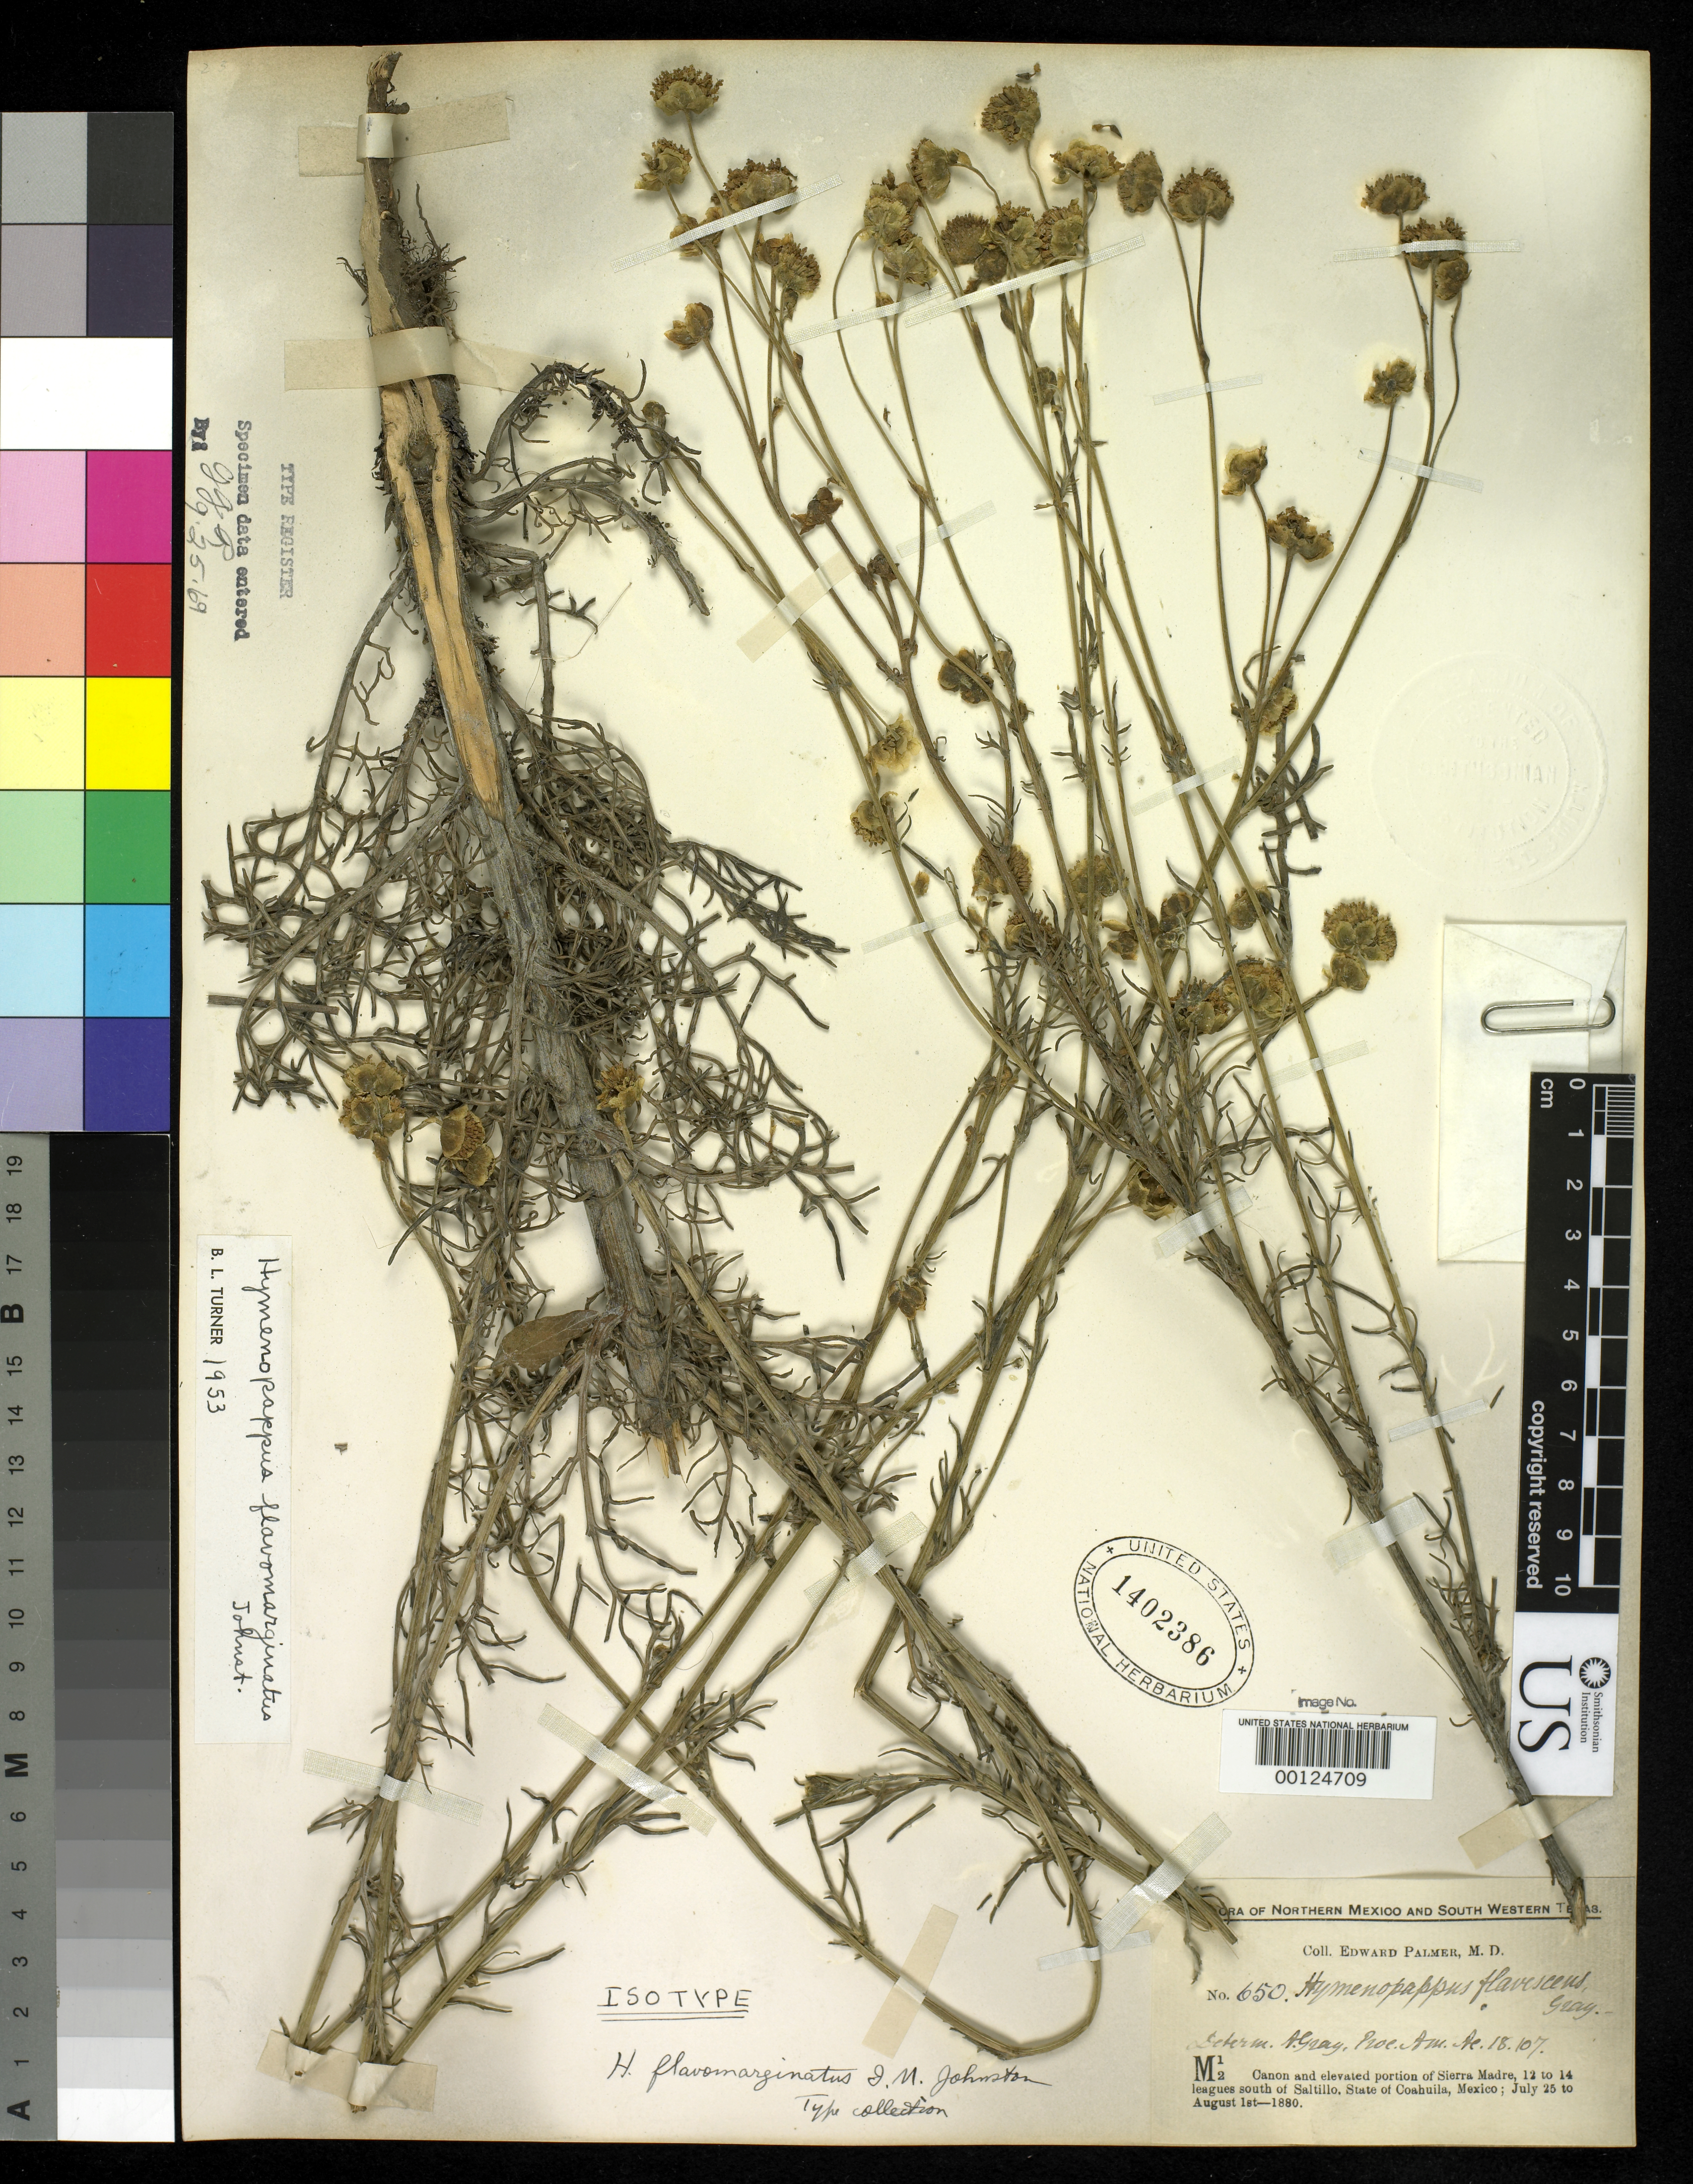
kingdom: Plantae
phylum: Tracheophyta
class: Magnoliopsida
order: Asterales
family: Asteraceae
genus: Hymenopappus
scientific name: Hymenopappus flavomarginatus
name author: I.M. Johnst.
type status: Isotype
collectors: E. Palmer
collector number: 650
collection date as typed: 25 Jul 1880 to 01 Aug 1880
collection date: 1880-07-25/1880-08-01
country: Mexico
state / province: Coahuila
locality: Saltillo.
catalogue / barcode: US 1402386